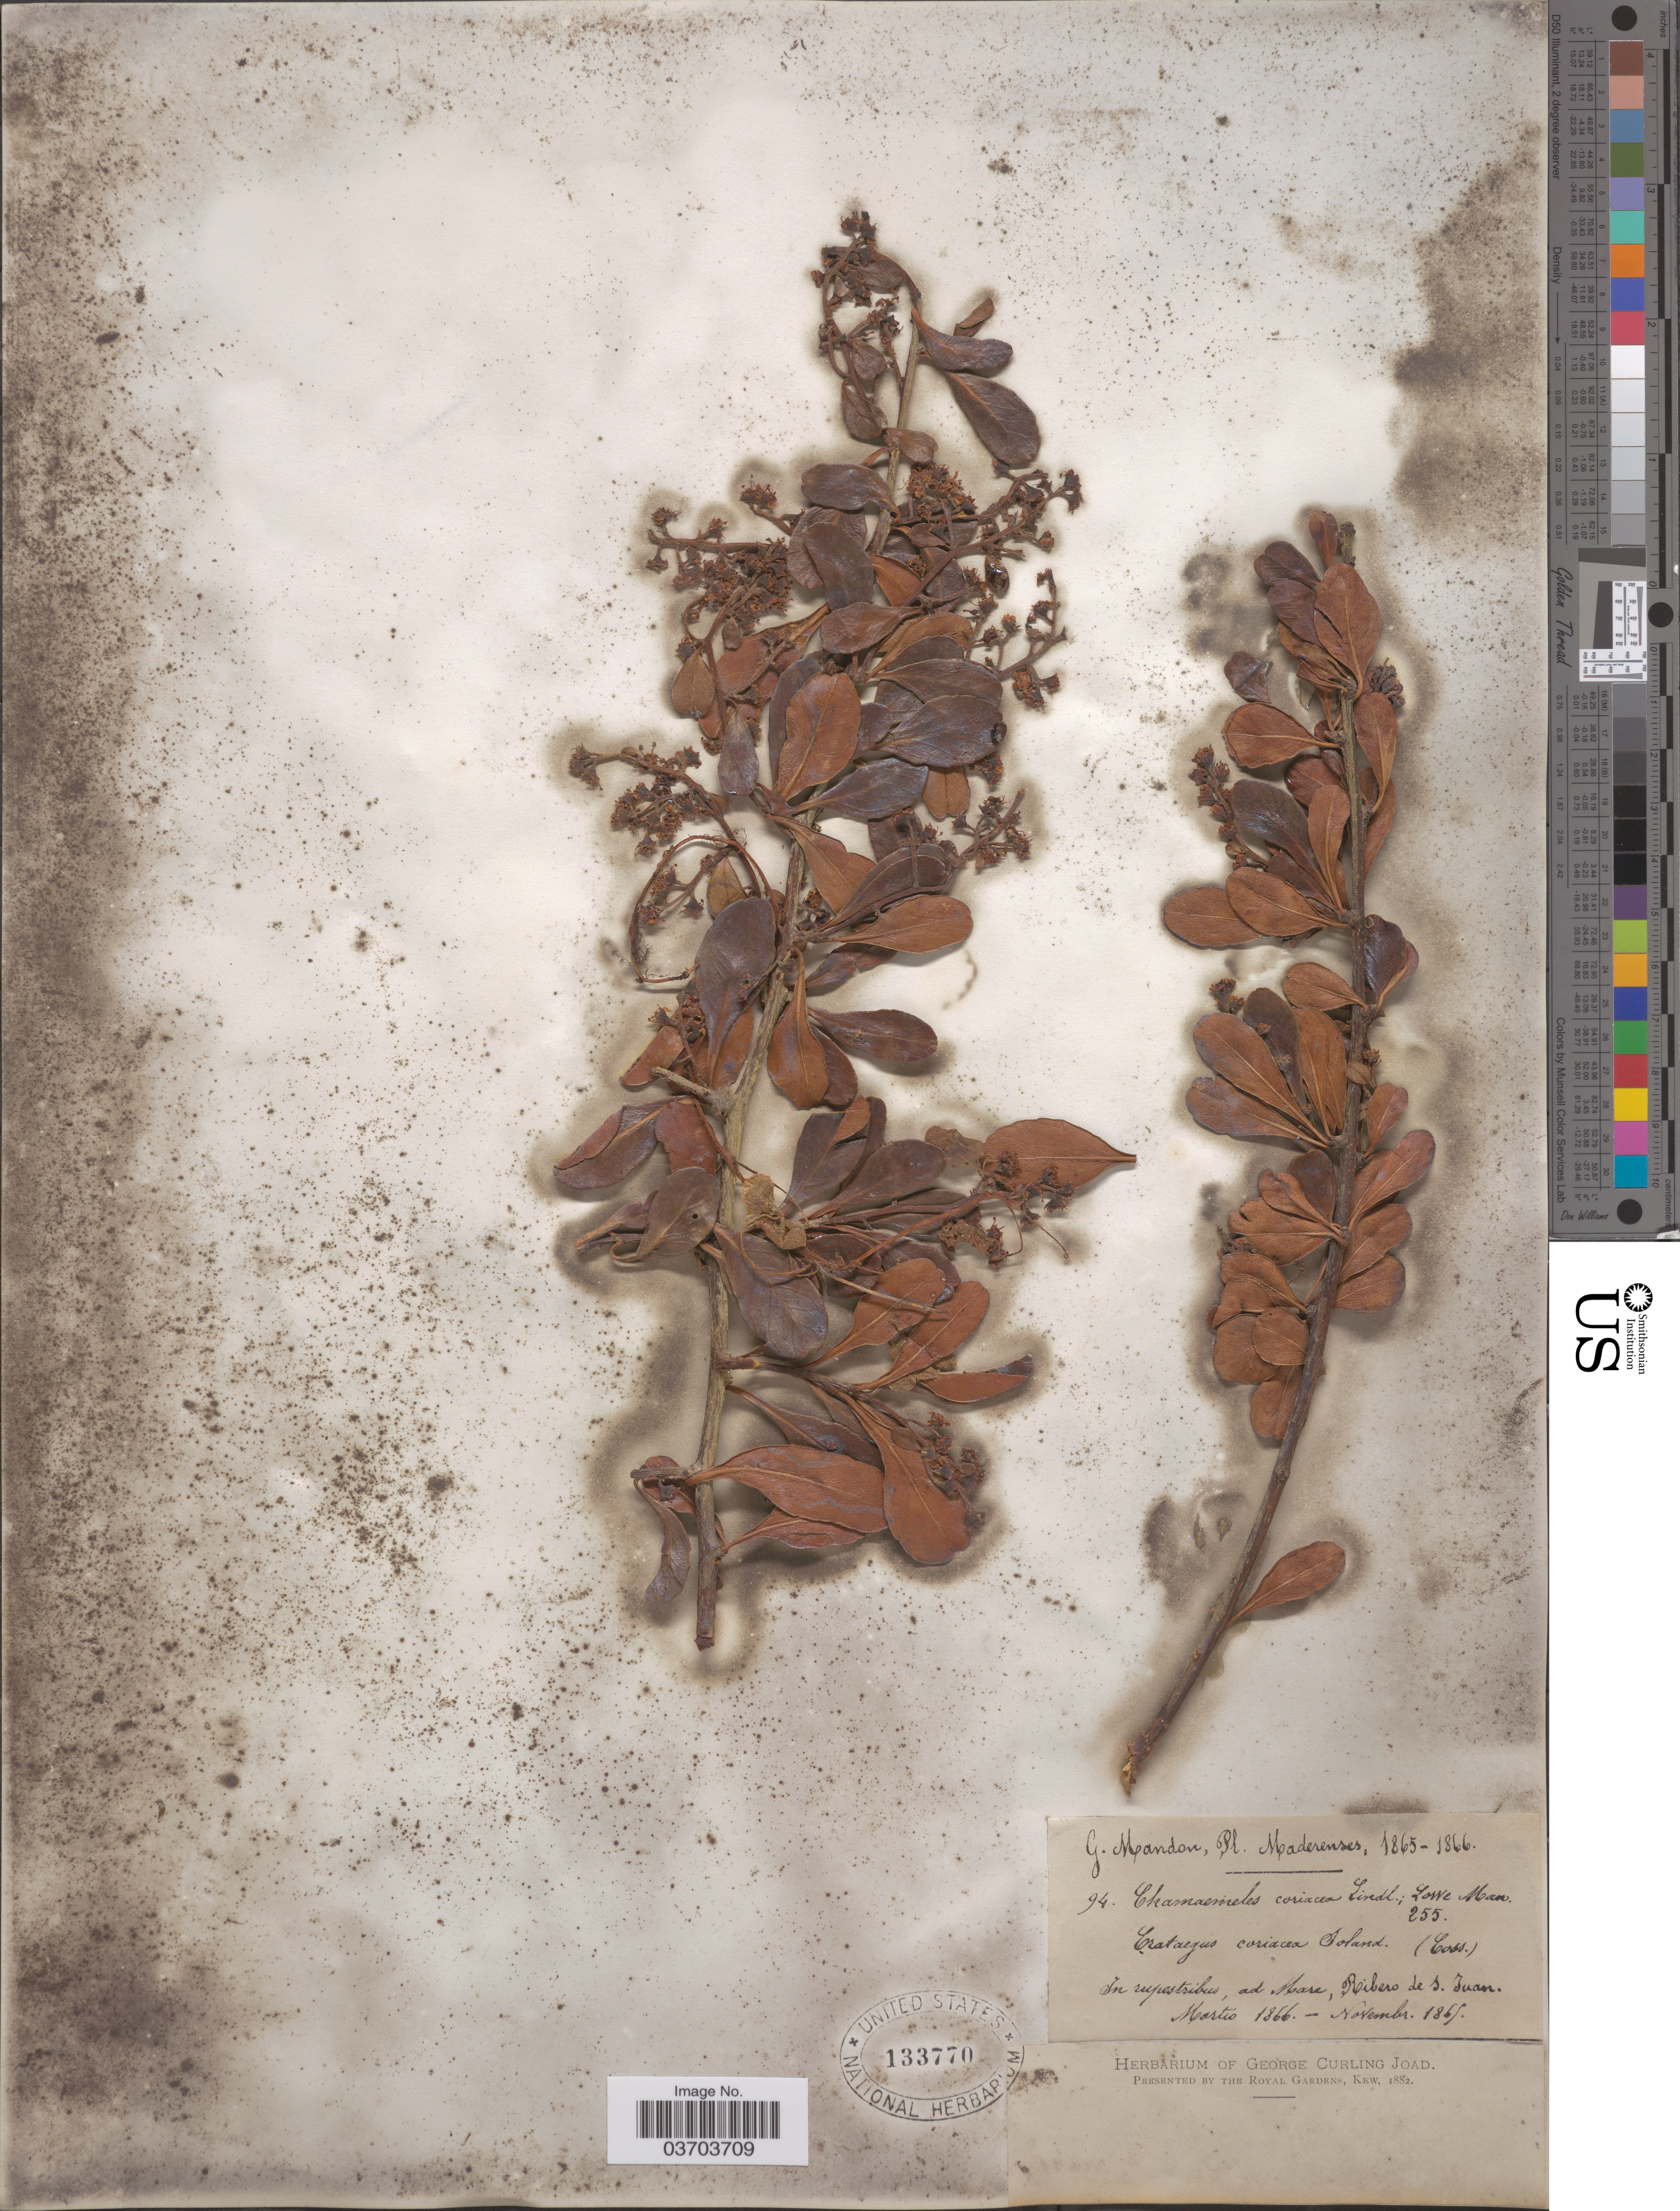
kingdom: Plantae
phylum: Tracheophyta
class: Magnoliopsida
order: Rosales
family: Rosaceae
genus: Chamaemeles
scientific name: Chamaemeles coriacea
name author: Lindl.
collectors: G. Mandon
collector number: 94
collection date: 1866-03/1867-11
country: Portugal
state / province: Madeira (Aut. Reg.)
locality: Maderenses. In rupestribus, ad Mare, Ribero de S. Juan.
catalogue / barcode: US 133770